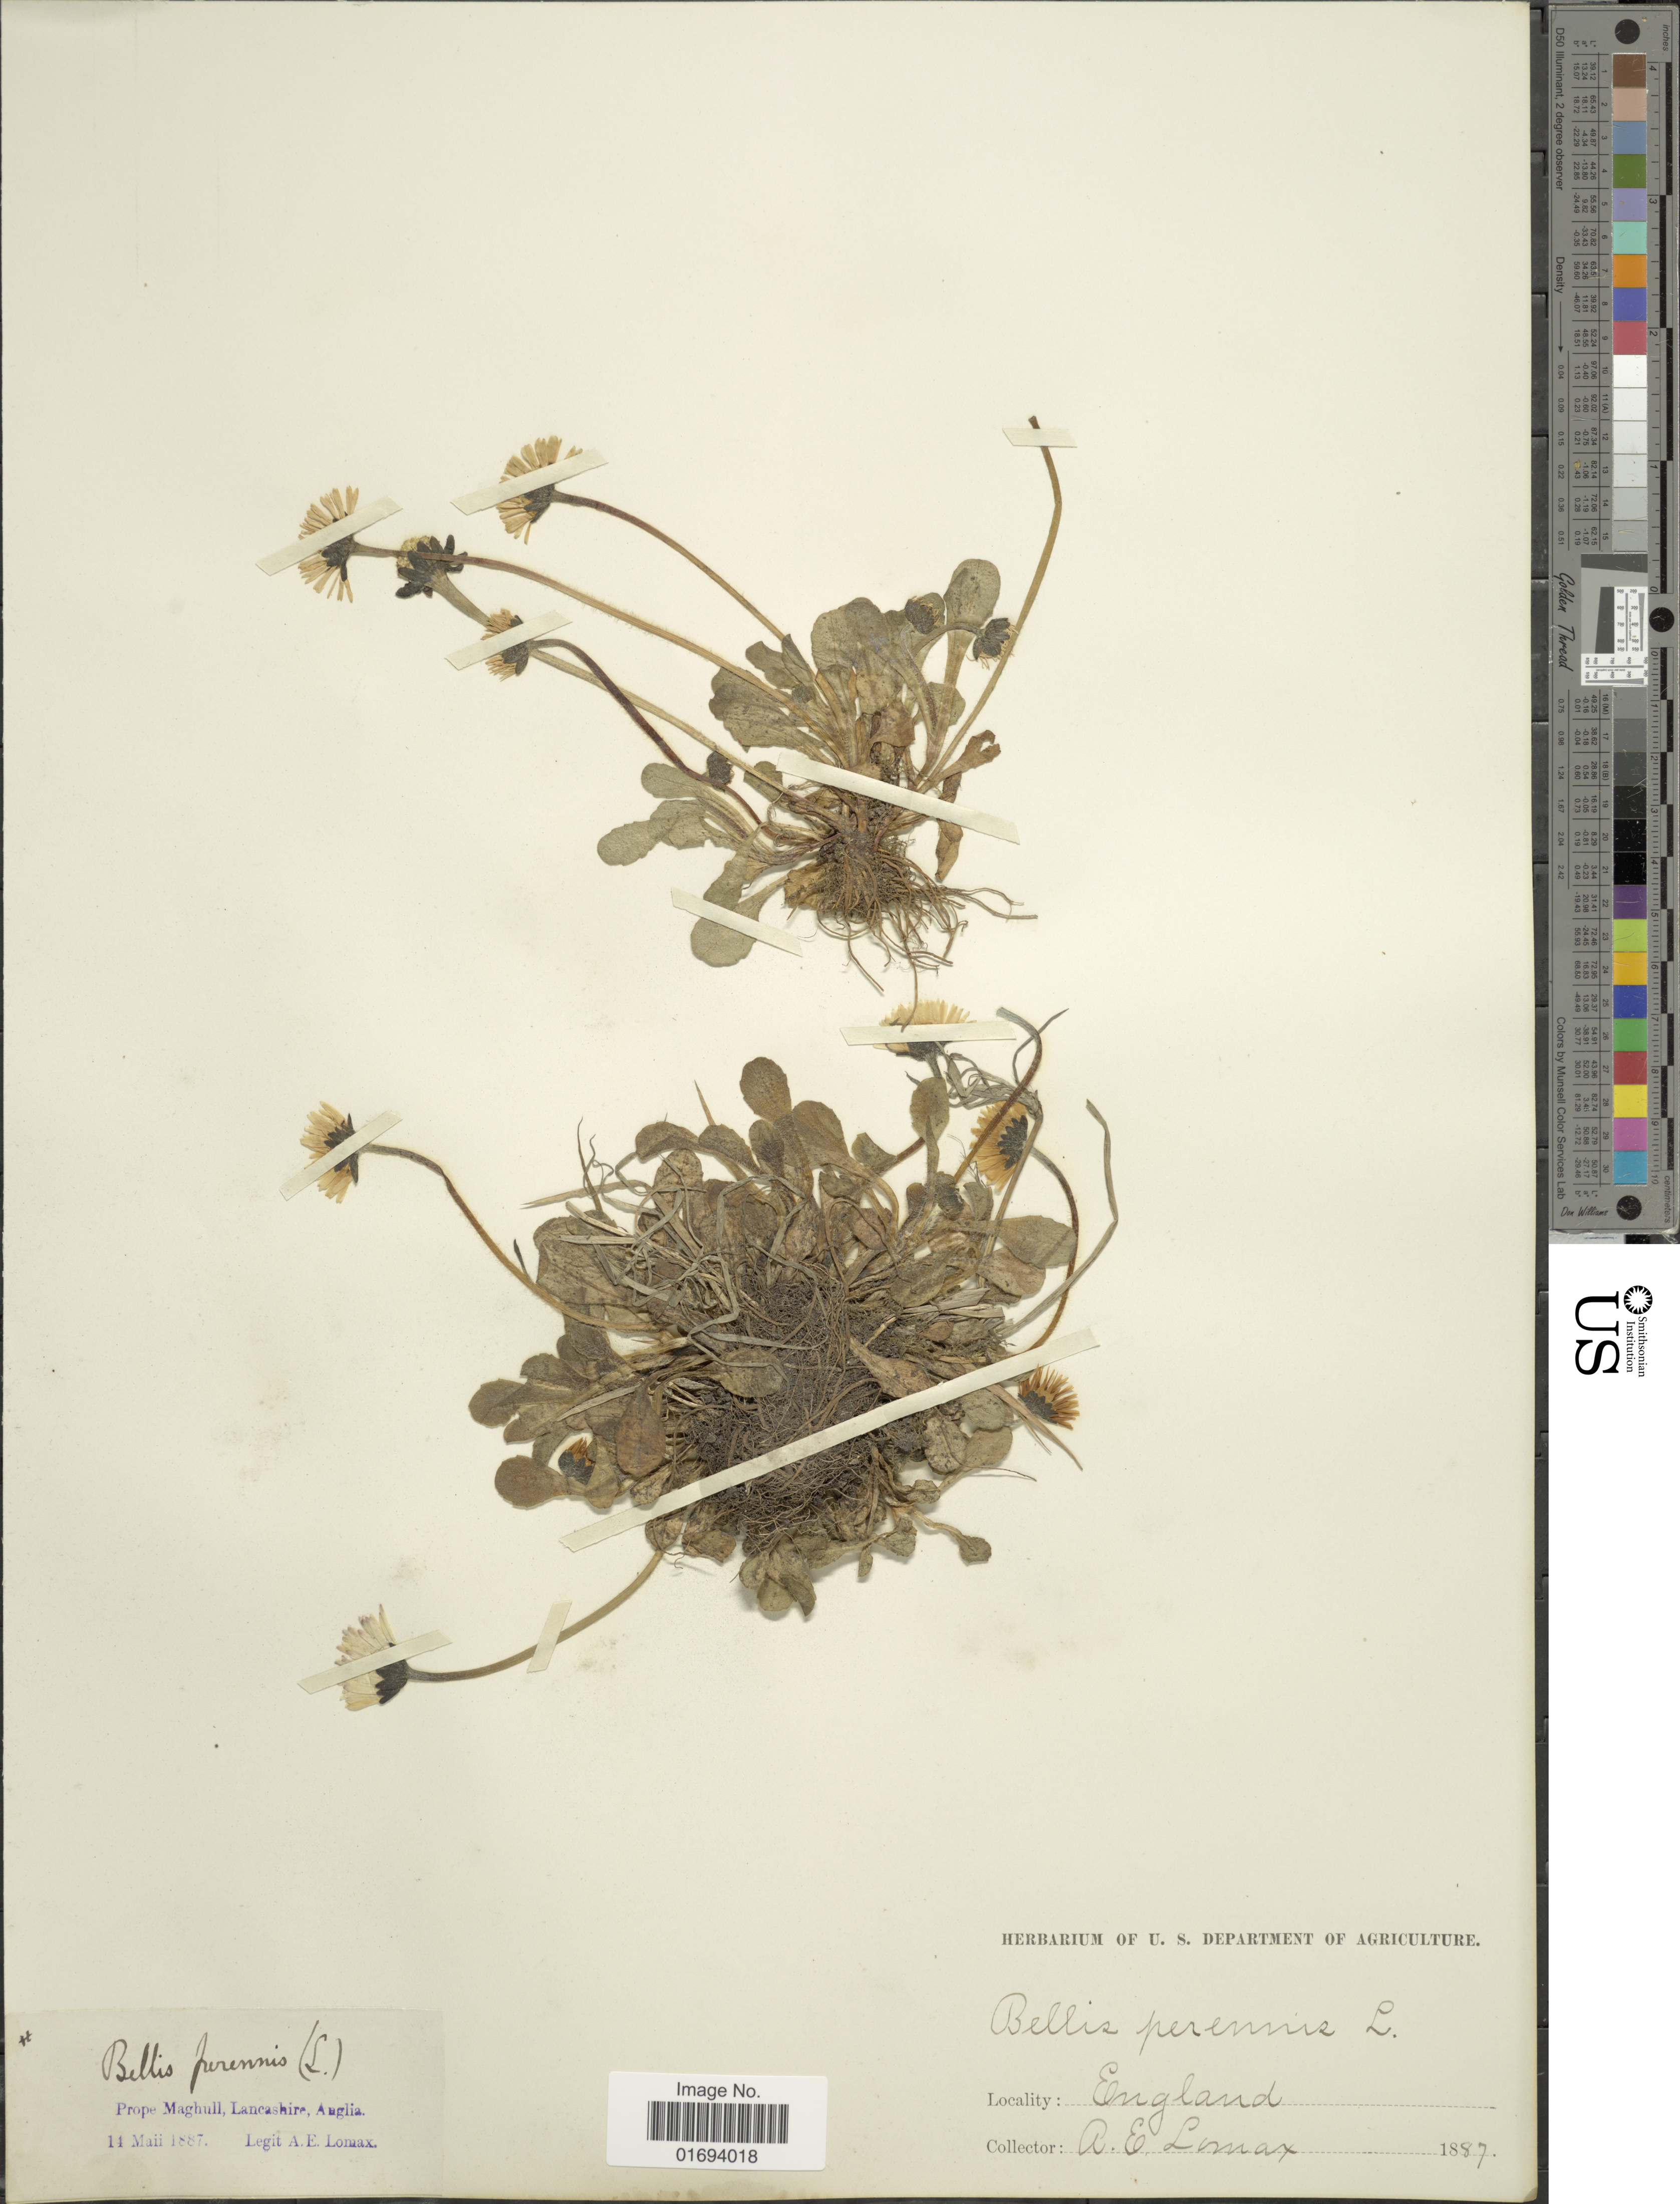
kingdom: Plantae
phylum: Tracheophyta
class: Magnoliopsida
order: Asterales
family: Asteraceae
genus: Bellis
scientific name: Bellis perennis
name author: L.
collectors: A. Lomax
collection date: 1887-05-14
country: United Kingdom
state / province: England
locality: Prope Maghull, Lancashire, Auglia. France